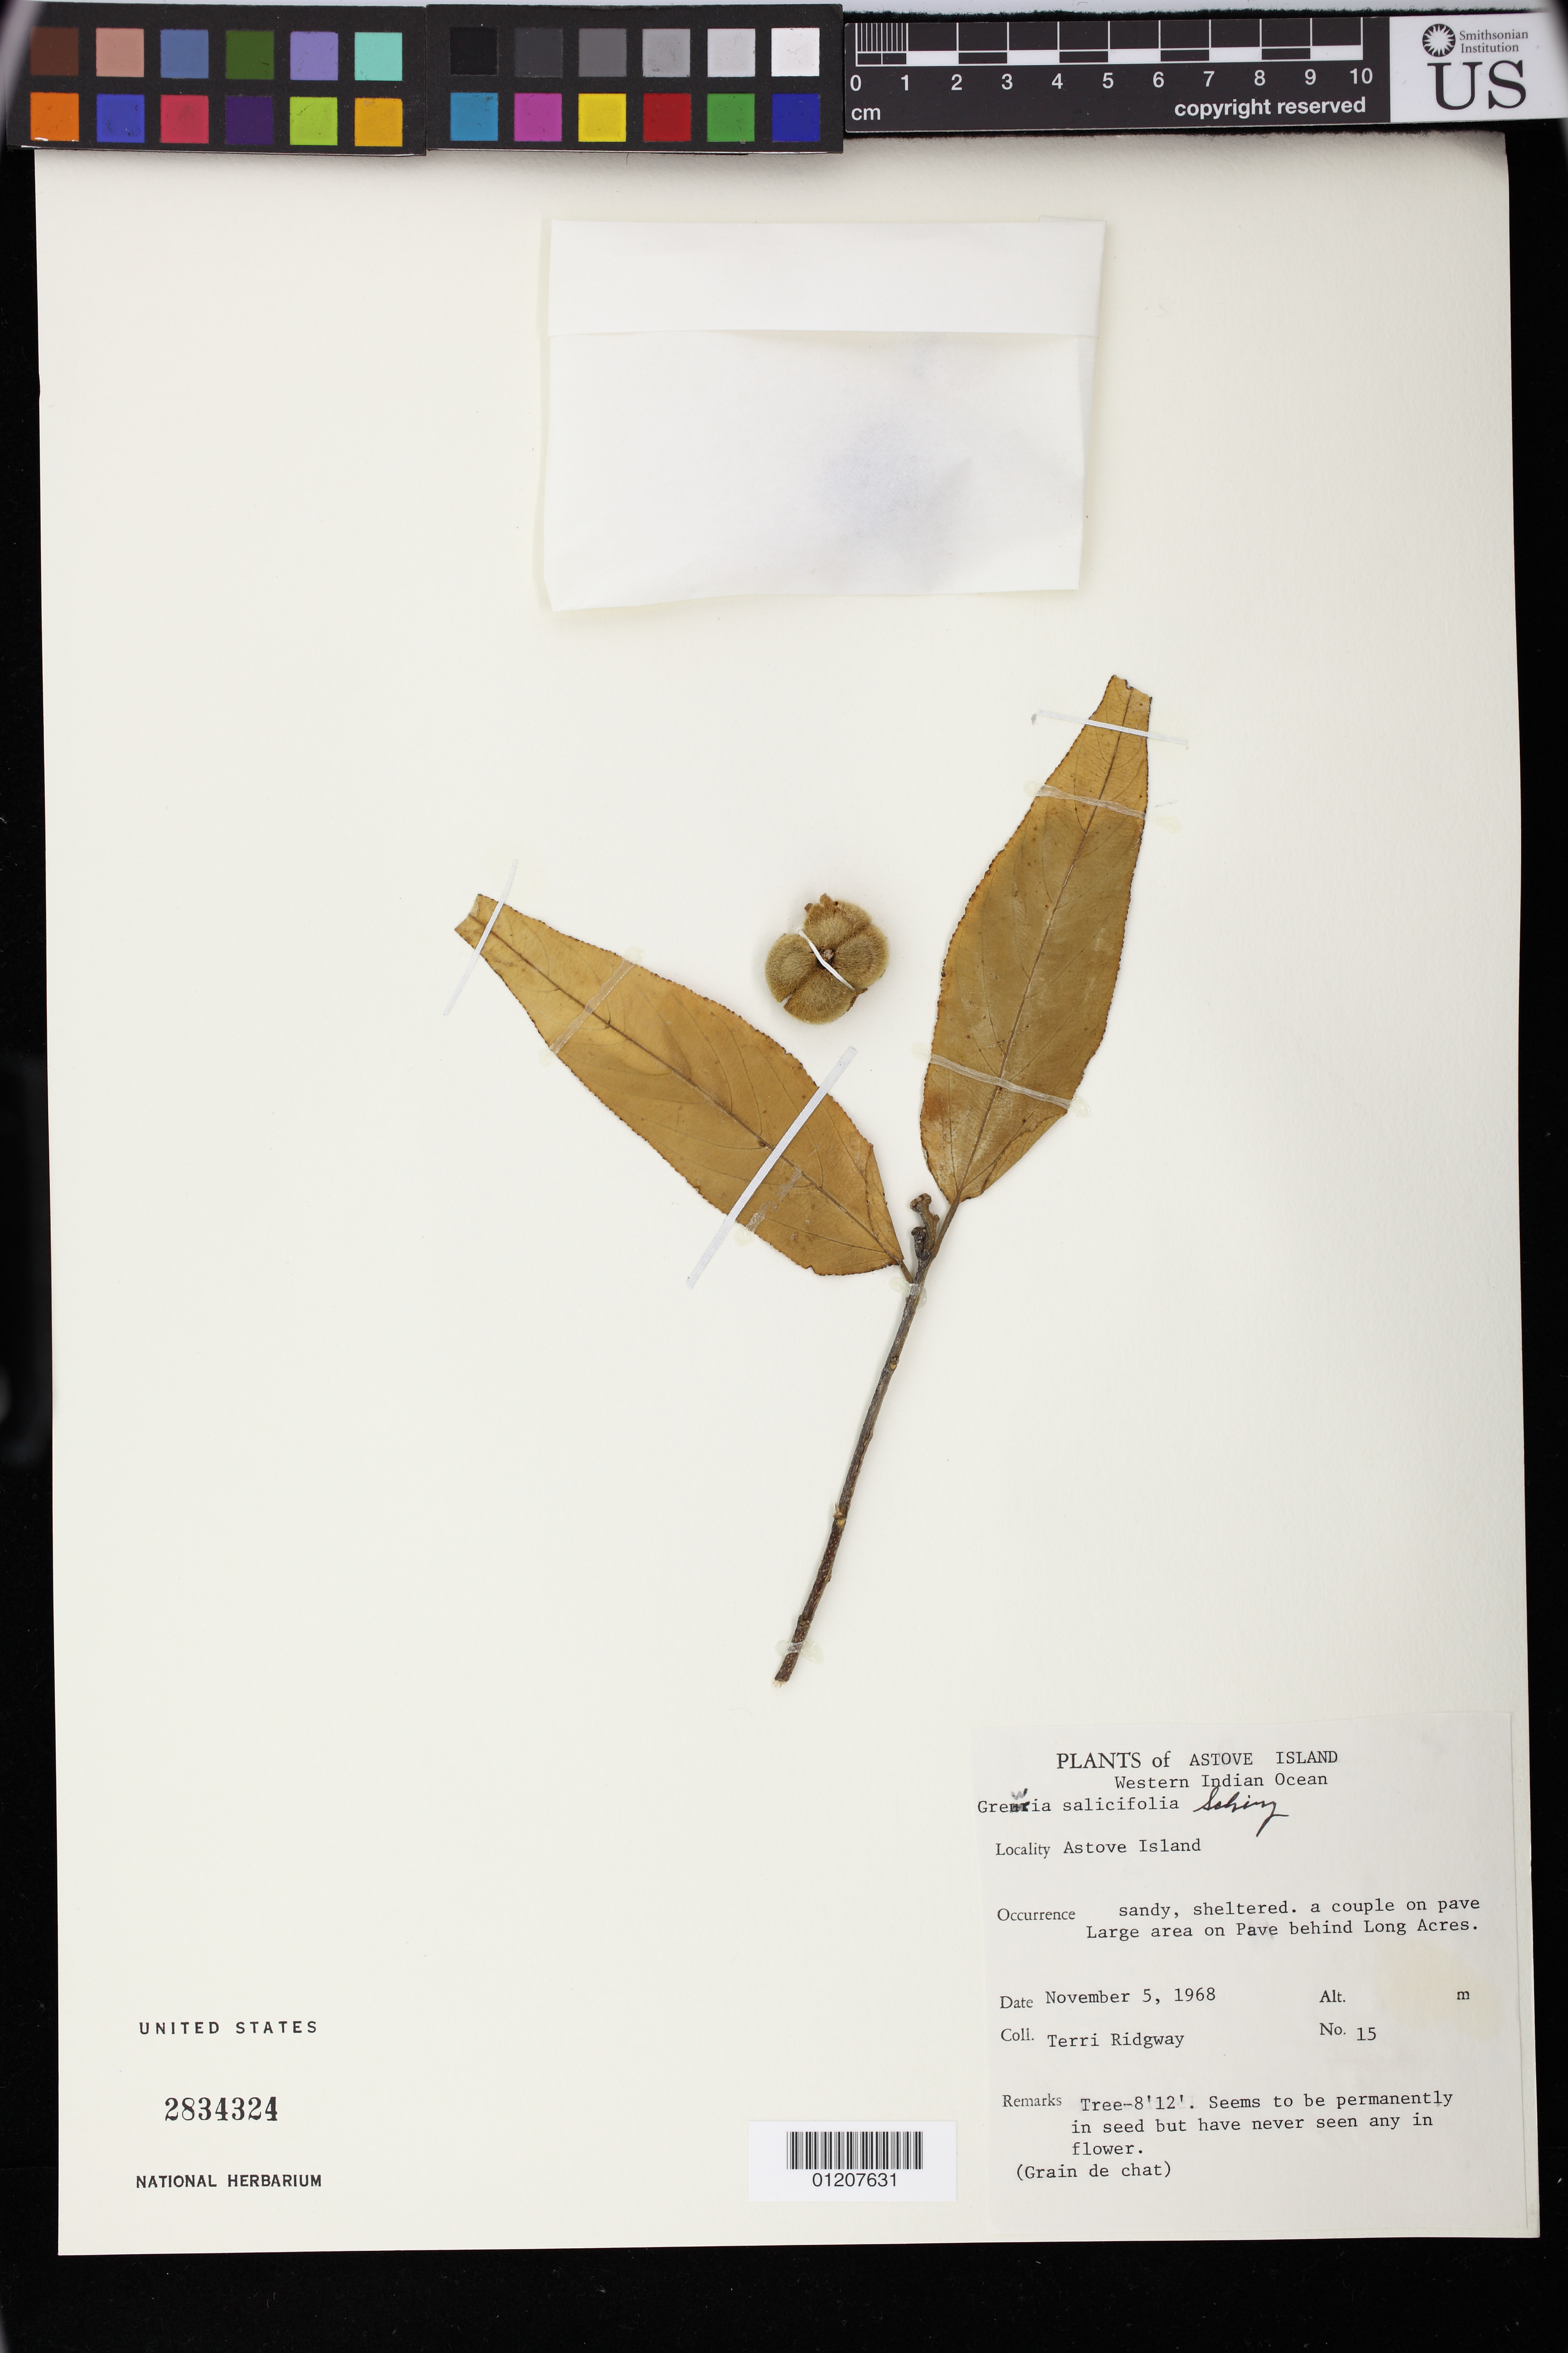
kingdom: Plantae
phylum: Tracheophyta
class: Magnoliopsida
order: Malvales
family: Malvaceae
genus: Grewia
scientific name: Grewia salicifolia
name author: Schinz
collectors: T. Ridgway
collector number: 15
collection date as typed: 11 May 1968 or 05 Nov 1968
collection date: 1968-05-11 or 1968-11-05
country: Seychelles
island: Astove Atoll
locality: Astove Island (Western Indian Ocean). Sandy, sheltered. A couple on pave. Large area on Pave behind Long Acres..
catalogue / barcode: US 2834324